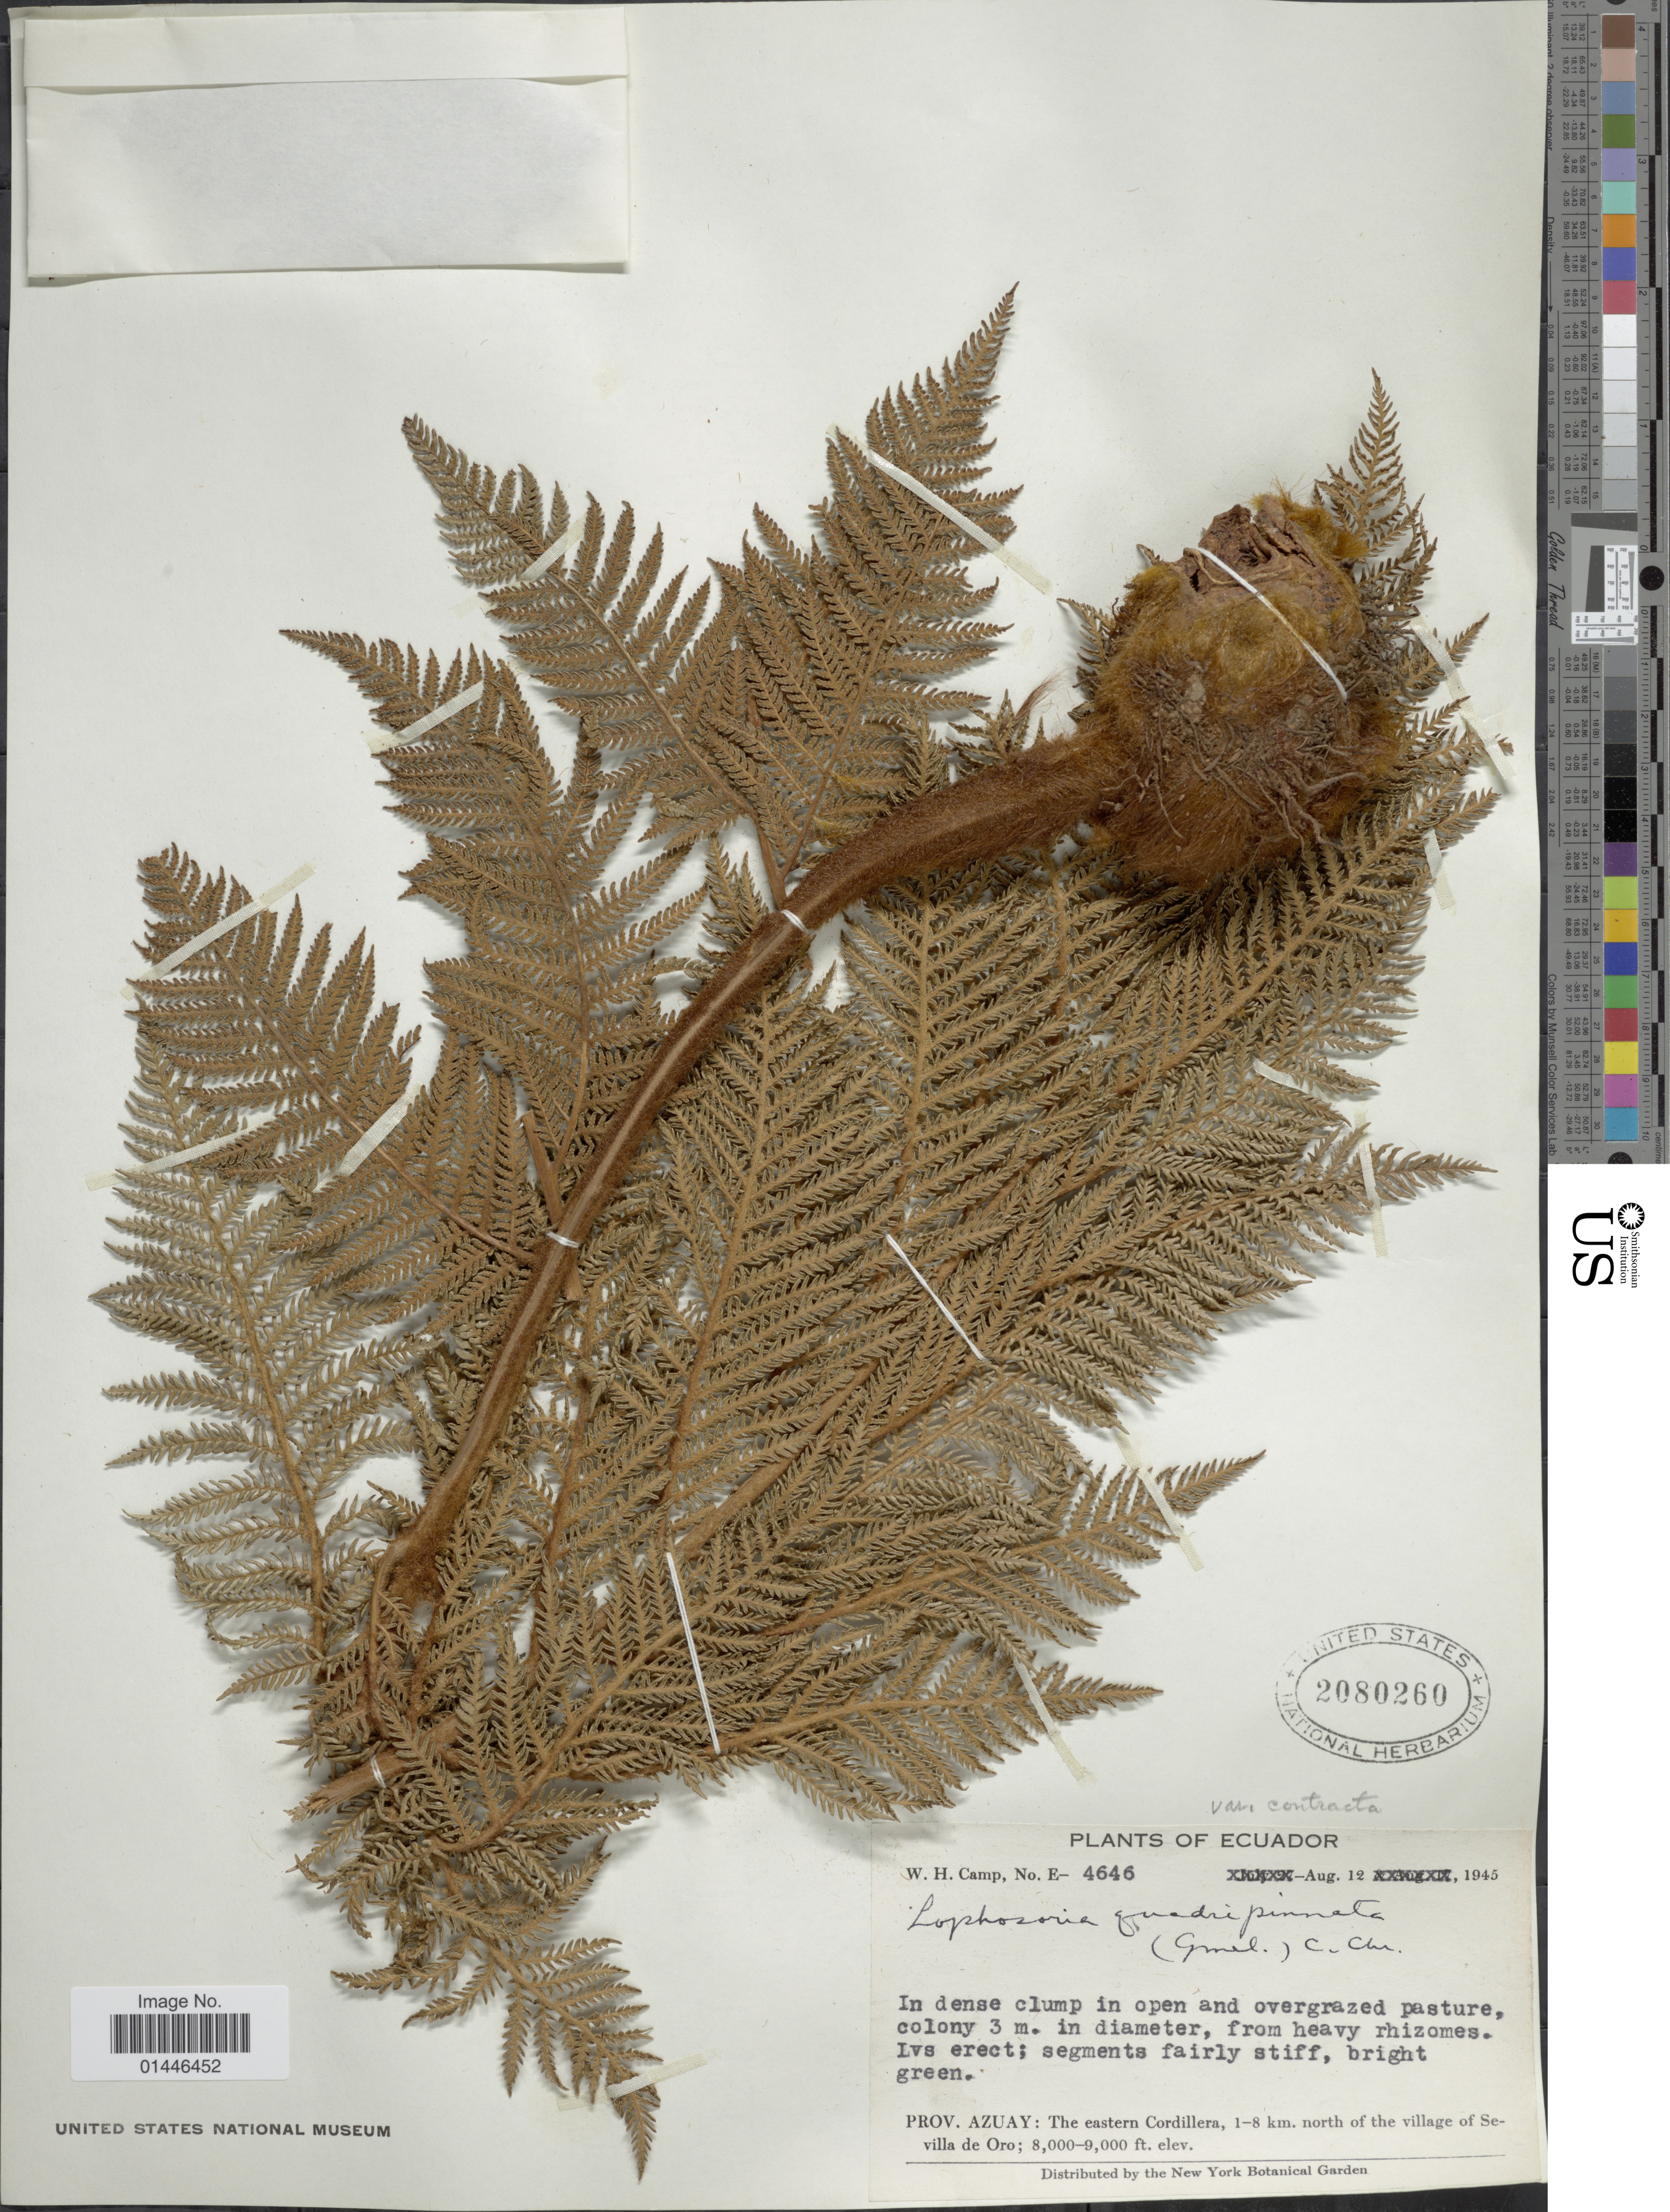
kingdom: Plantae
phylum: Tracheophyta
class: Polypodiopsida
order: Cyatheales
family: Dicksoniaceae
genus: Lophosoria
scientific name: Lophosoria quadripinnata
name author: (J.F. Gmel.) C. Chr.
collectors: W. H. Camp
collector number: E-4646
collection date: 1945-08-12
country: Ecuador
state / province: Azuay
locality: The eastern Cordillera, 1-8 km. north of the village of Sevilla de Oro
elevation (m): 2438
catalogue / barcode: US 2080260